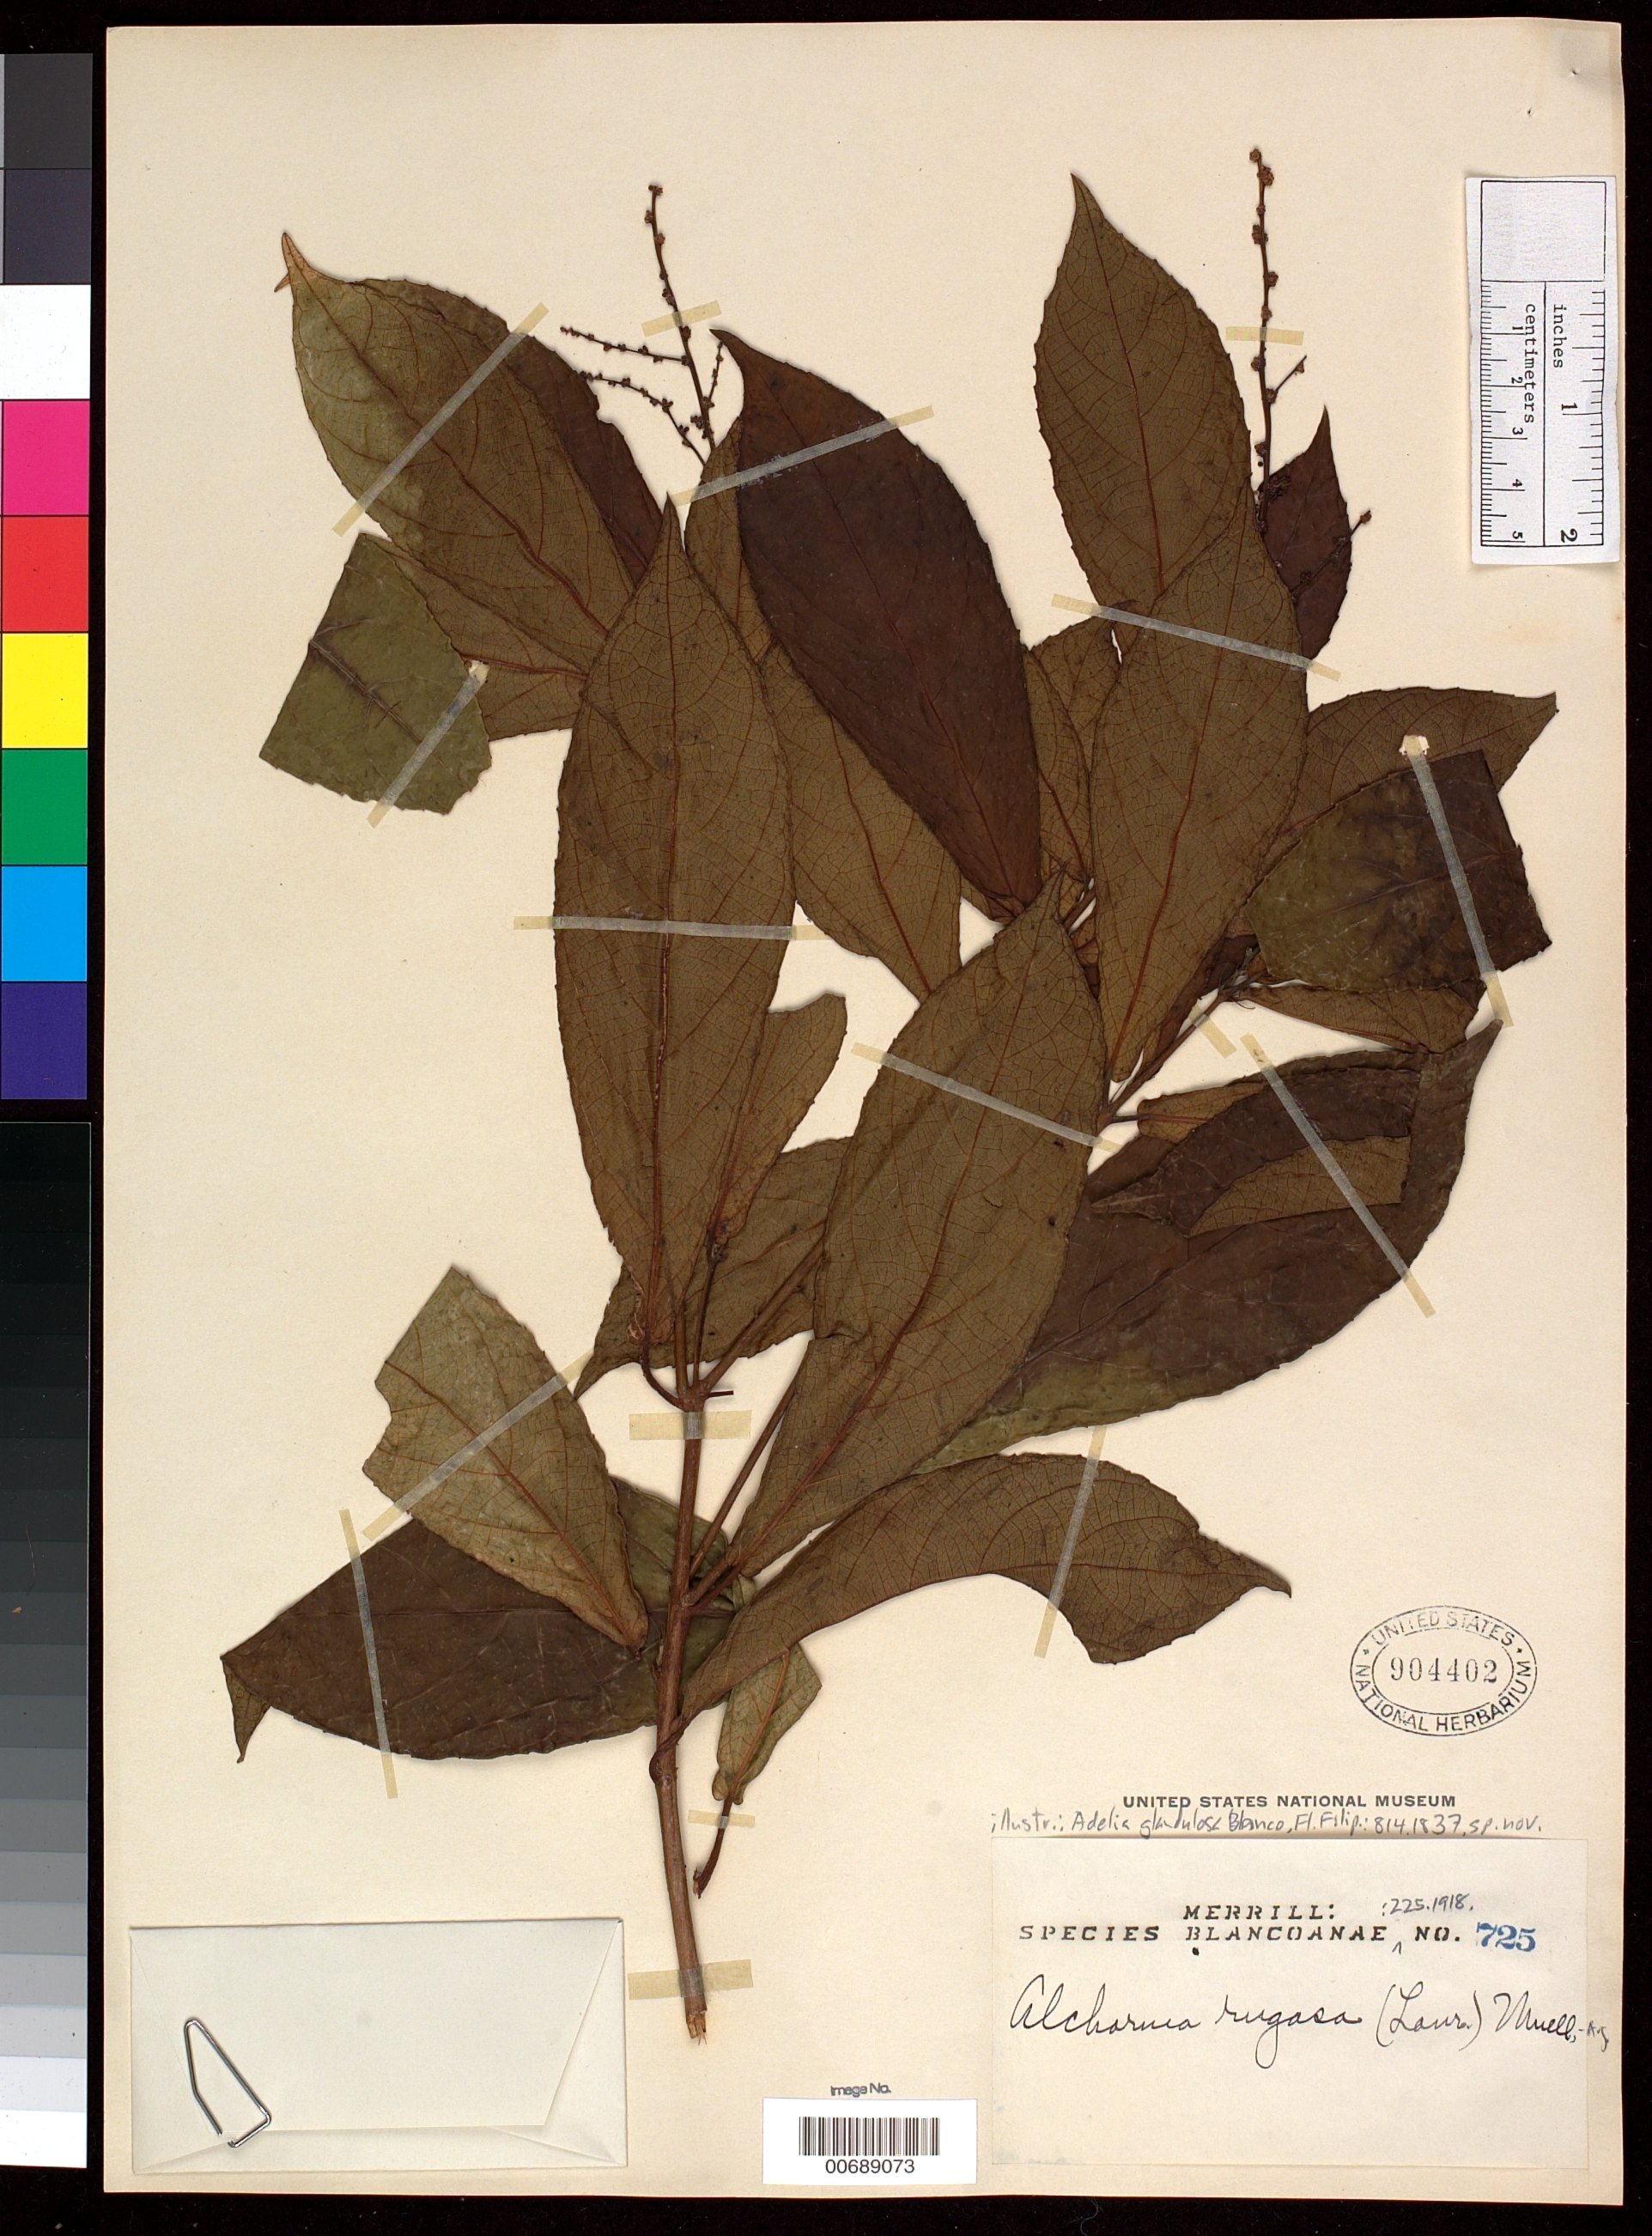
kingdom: Plantae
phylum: Tracheophyta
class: Magnoliopsida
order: Malpighiales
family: Euphorbiaceae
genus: Alchornea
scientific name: Alchornea rugosa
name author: (Lour.) Müll. Arg.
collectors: E. D. Merrill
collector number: Sp. Blancoan. 0725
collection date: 1914-12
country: Philippines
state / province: Calabarzon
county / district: Rizal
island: Luzon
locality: Montalban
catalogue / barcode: US 904402